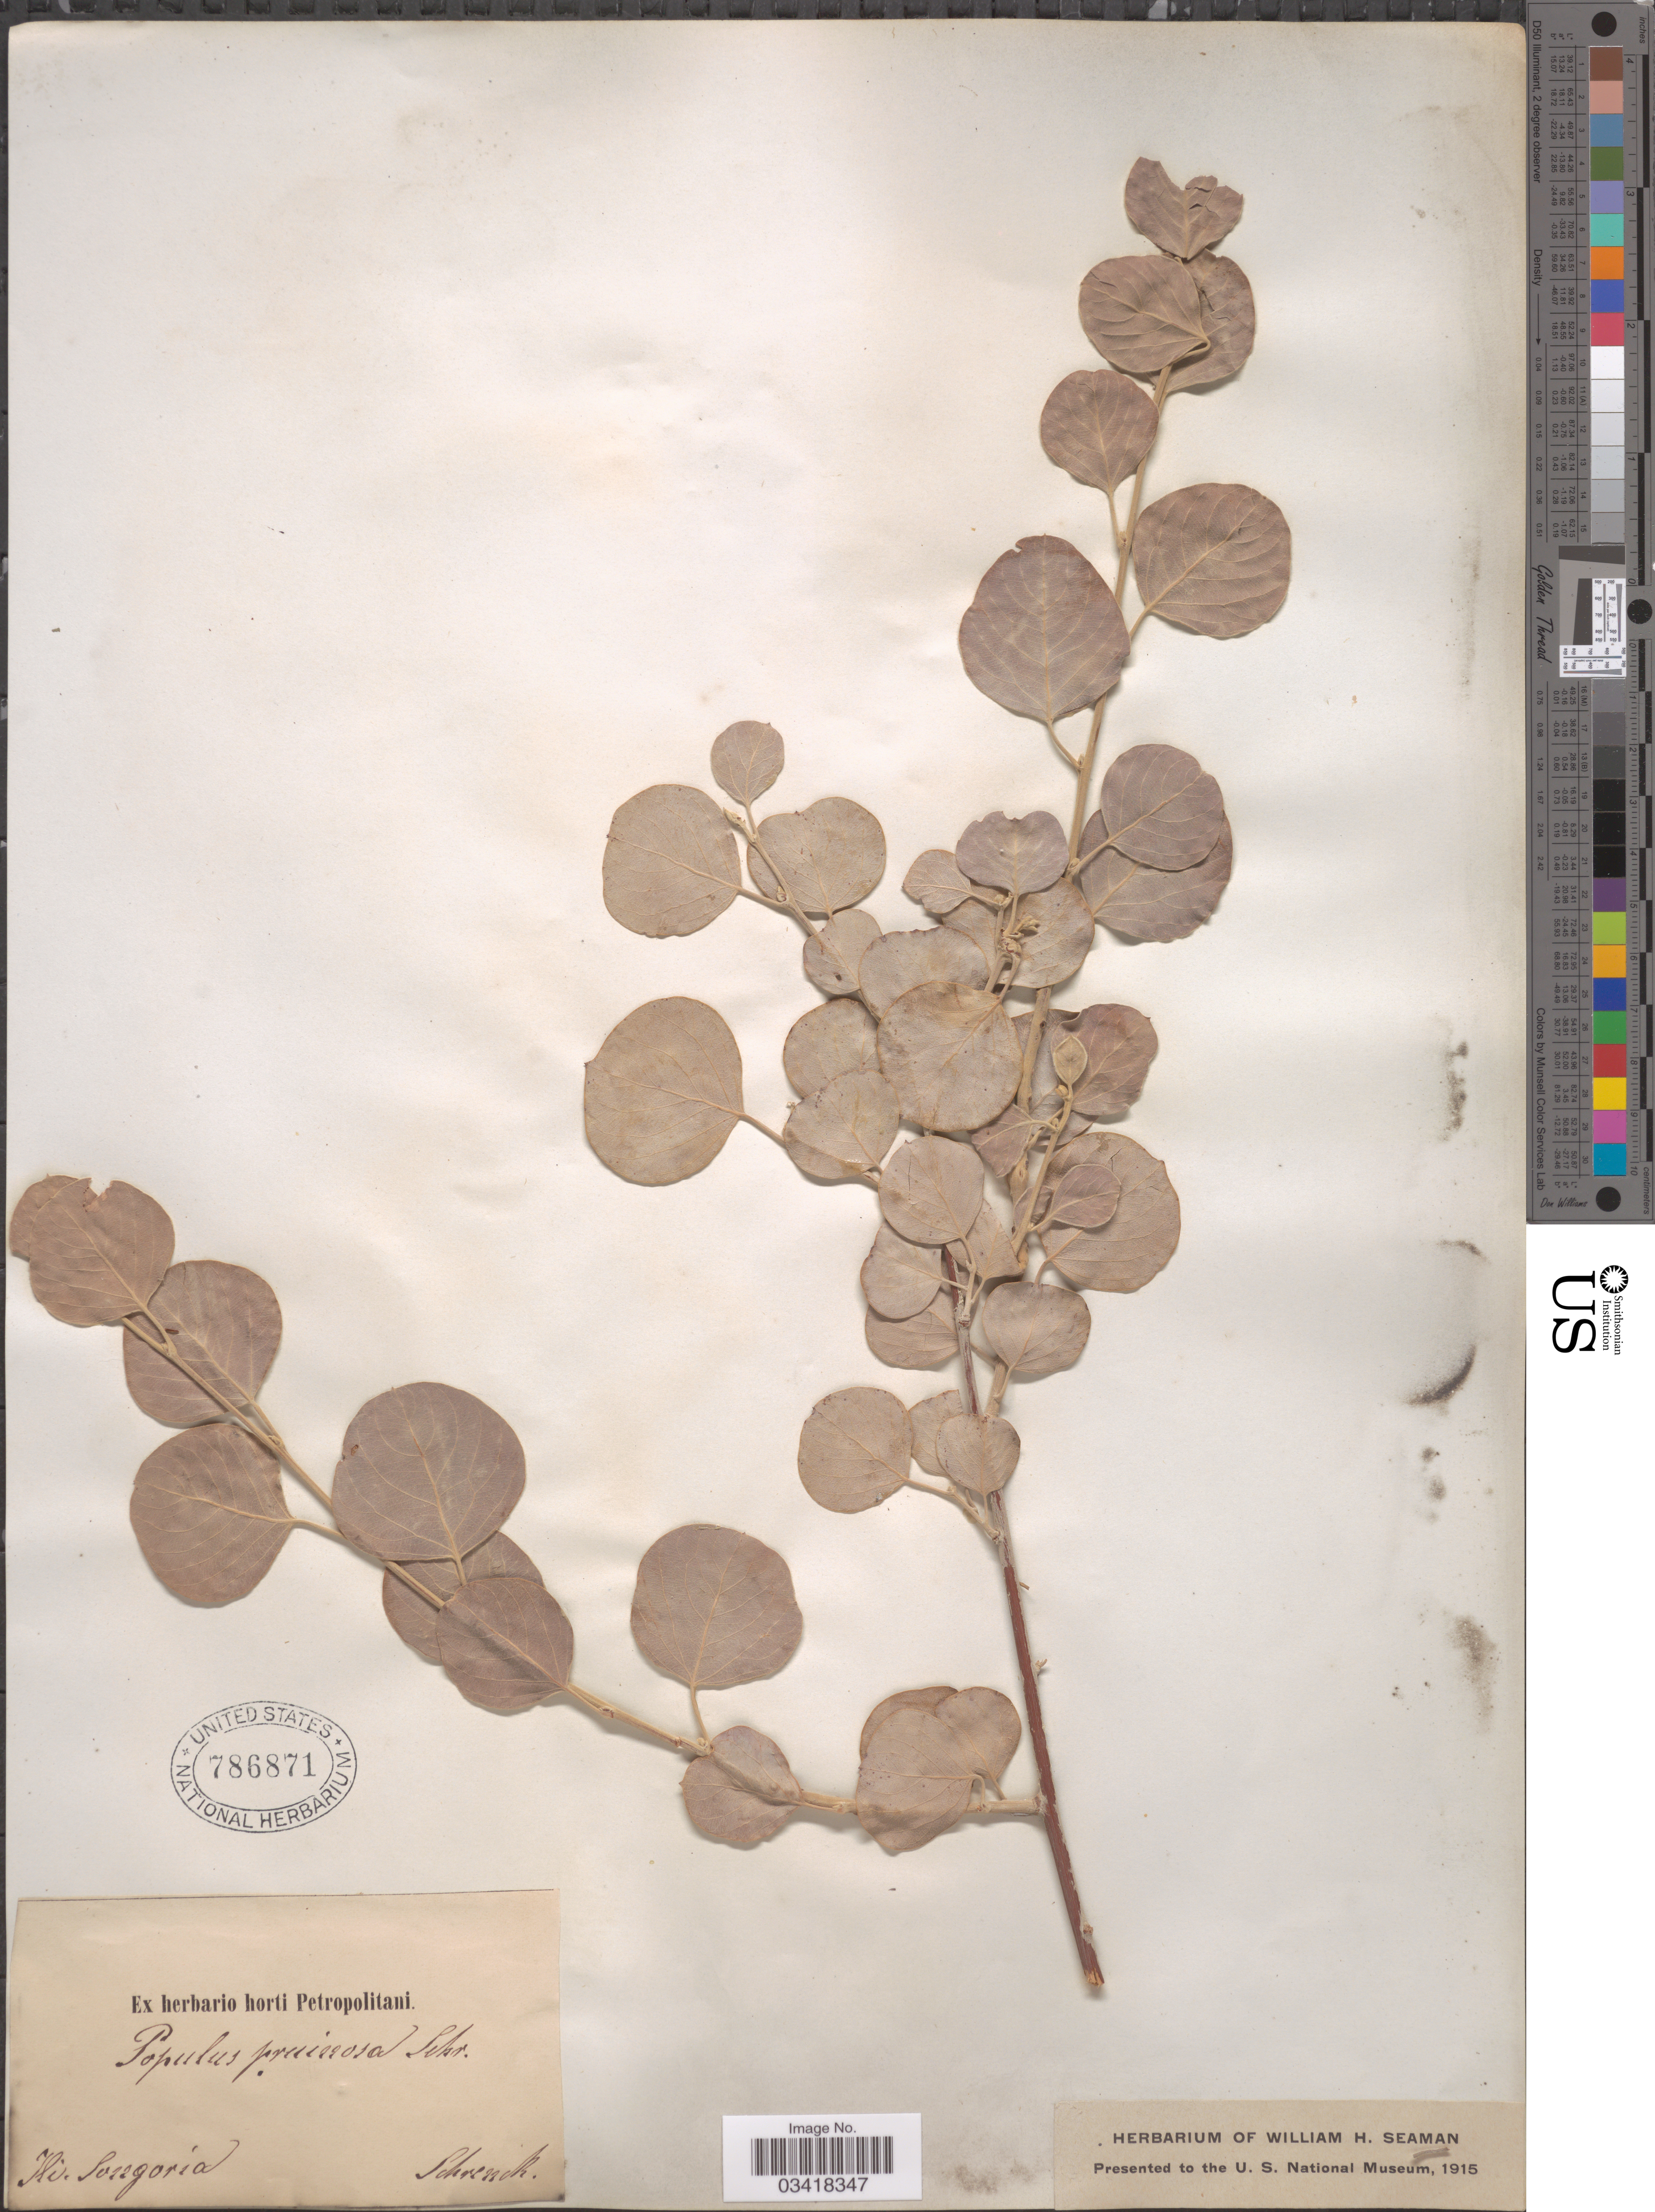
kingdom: Plantae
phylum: Tracheophyta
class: Magnoliopsida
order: Malpighiales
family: Salicaceae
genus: Populus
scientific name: Populus pruinosa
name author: Schrenk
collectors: A.G. Schrenk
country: Kazakhstan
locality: Iliv. Songoria.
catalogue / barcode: US 786871